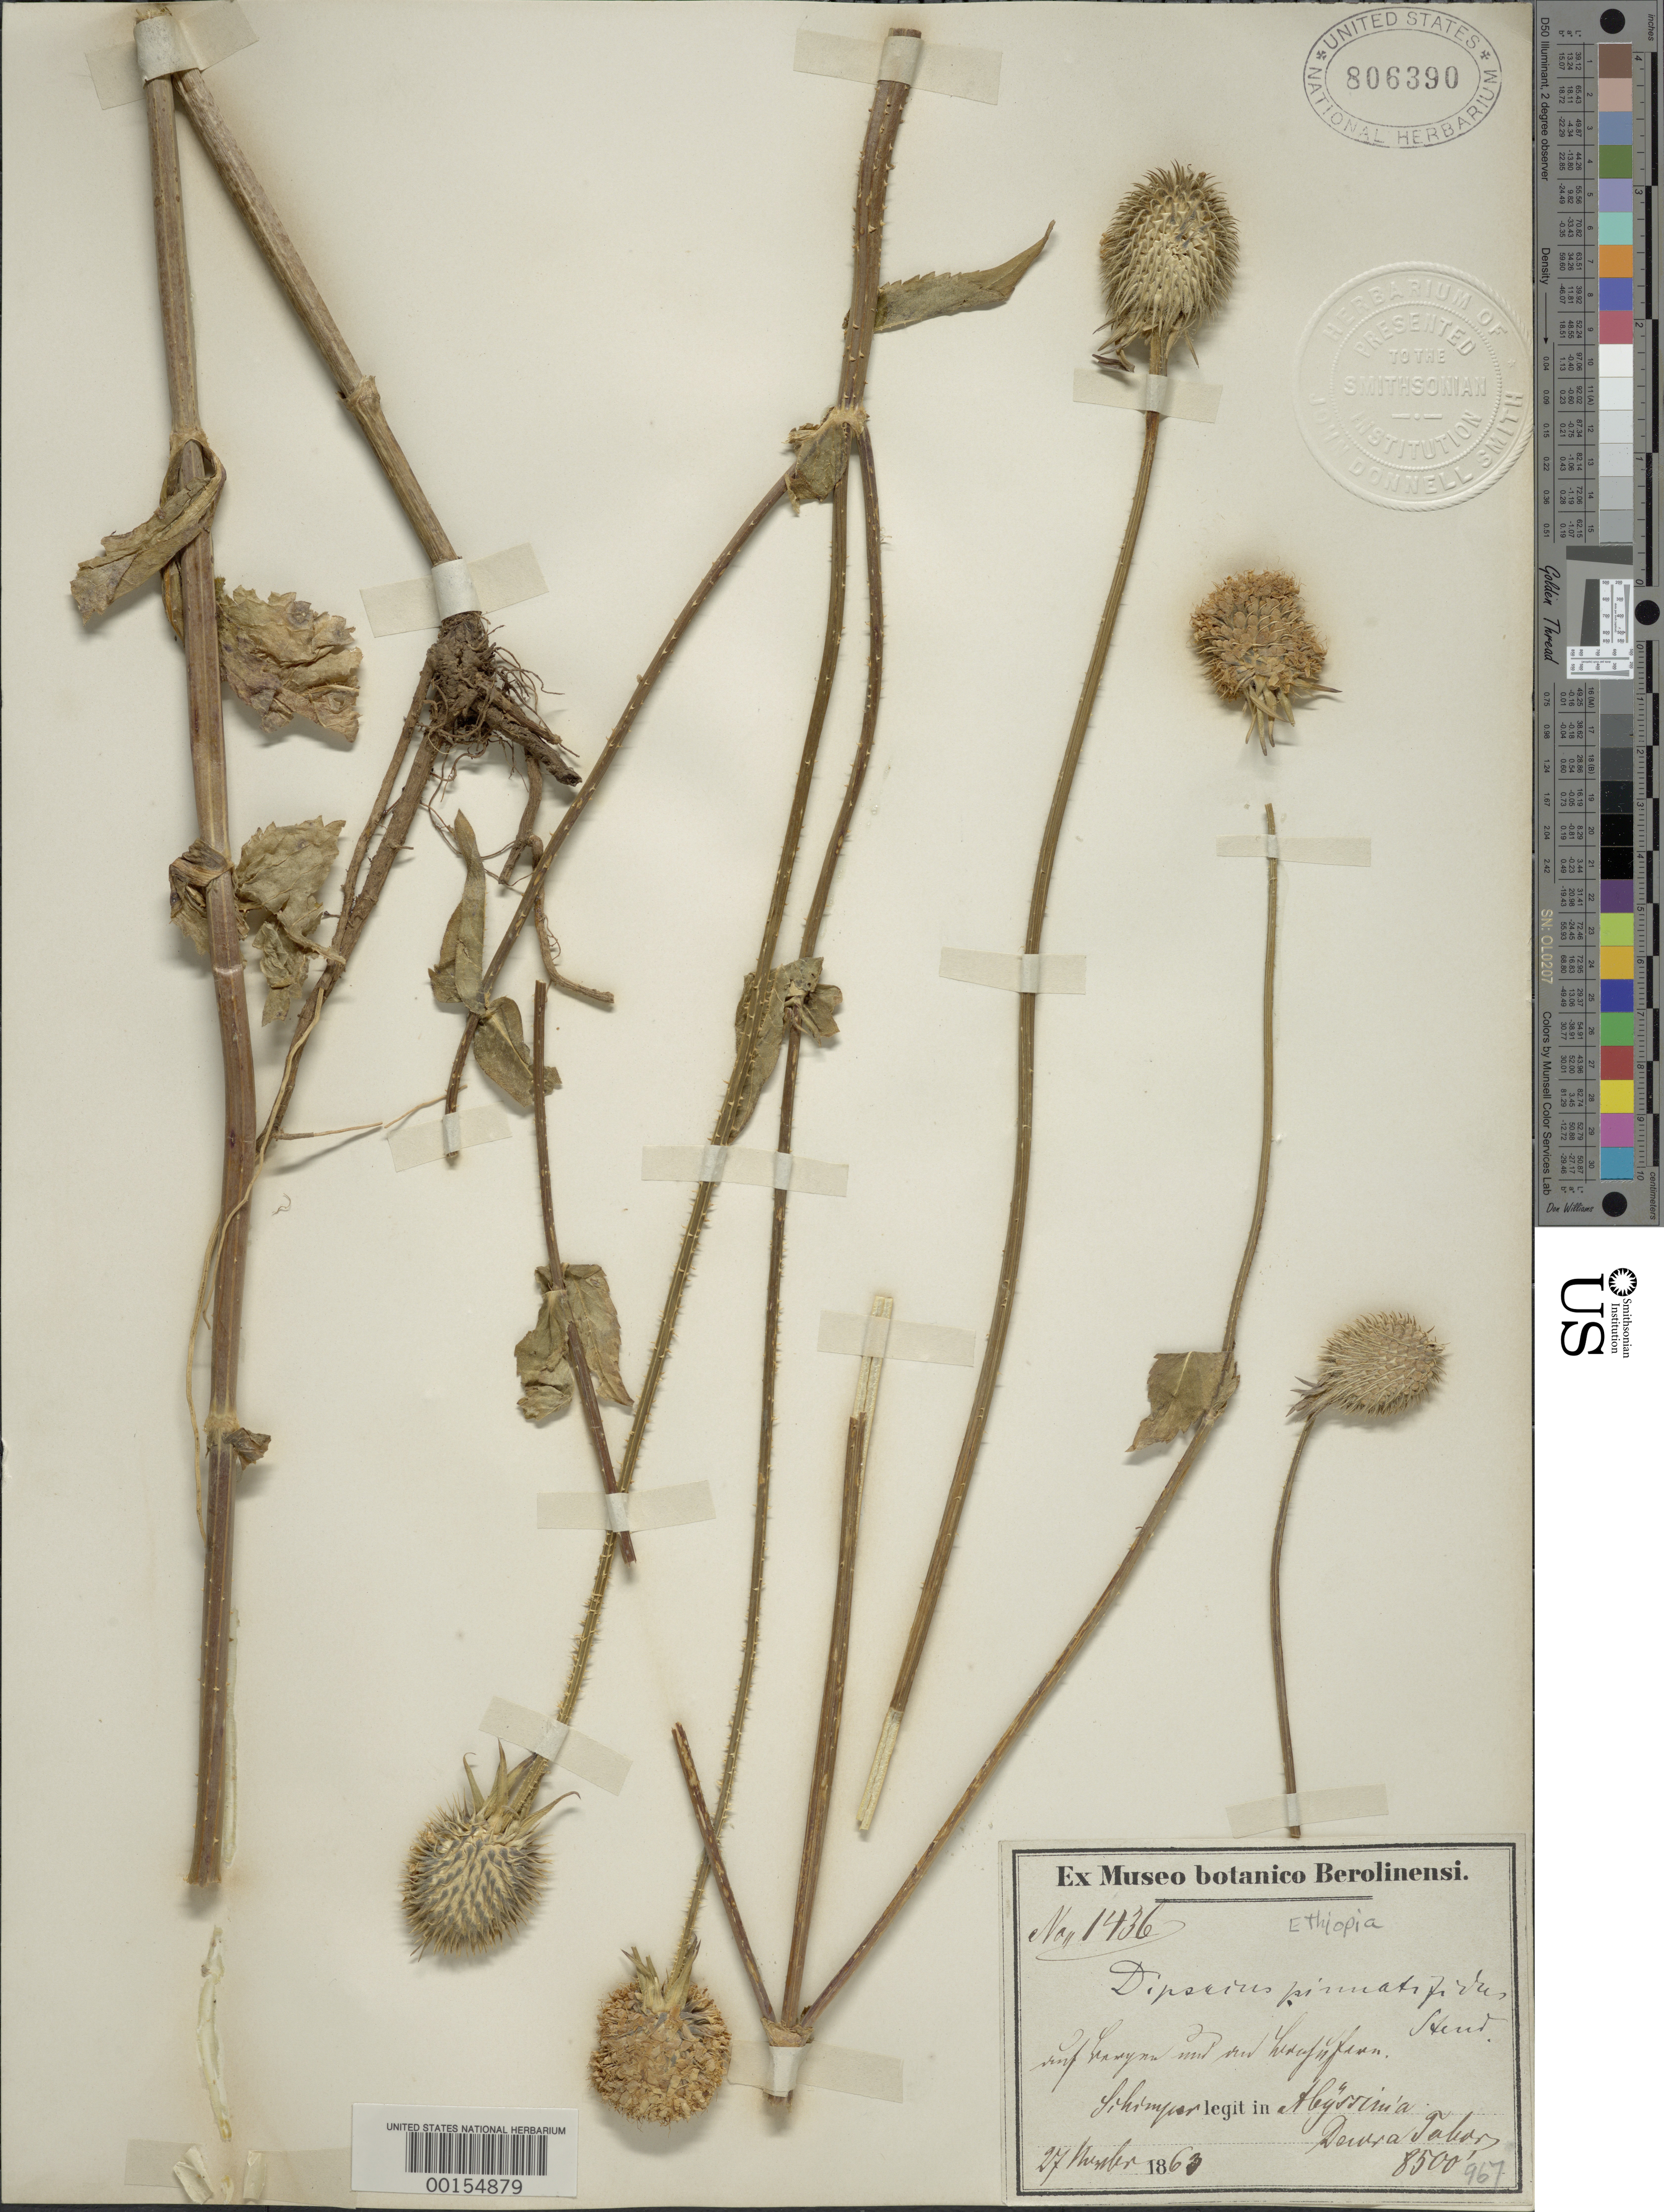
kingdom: Plantae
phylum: Tracheophyta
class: Magnoliopsida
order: Dipsacales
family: Caprifoliaceae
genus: Dipsacus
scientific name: Dipsacus pinnatifidus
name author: A. Rich.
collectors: D. Tabor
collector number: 1436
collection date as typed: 27 Nov 1863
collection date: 1863-11-27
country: Ethiopia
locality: Abyssinia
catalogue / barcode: US 806390